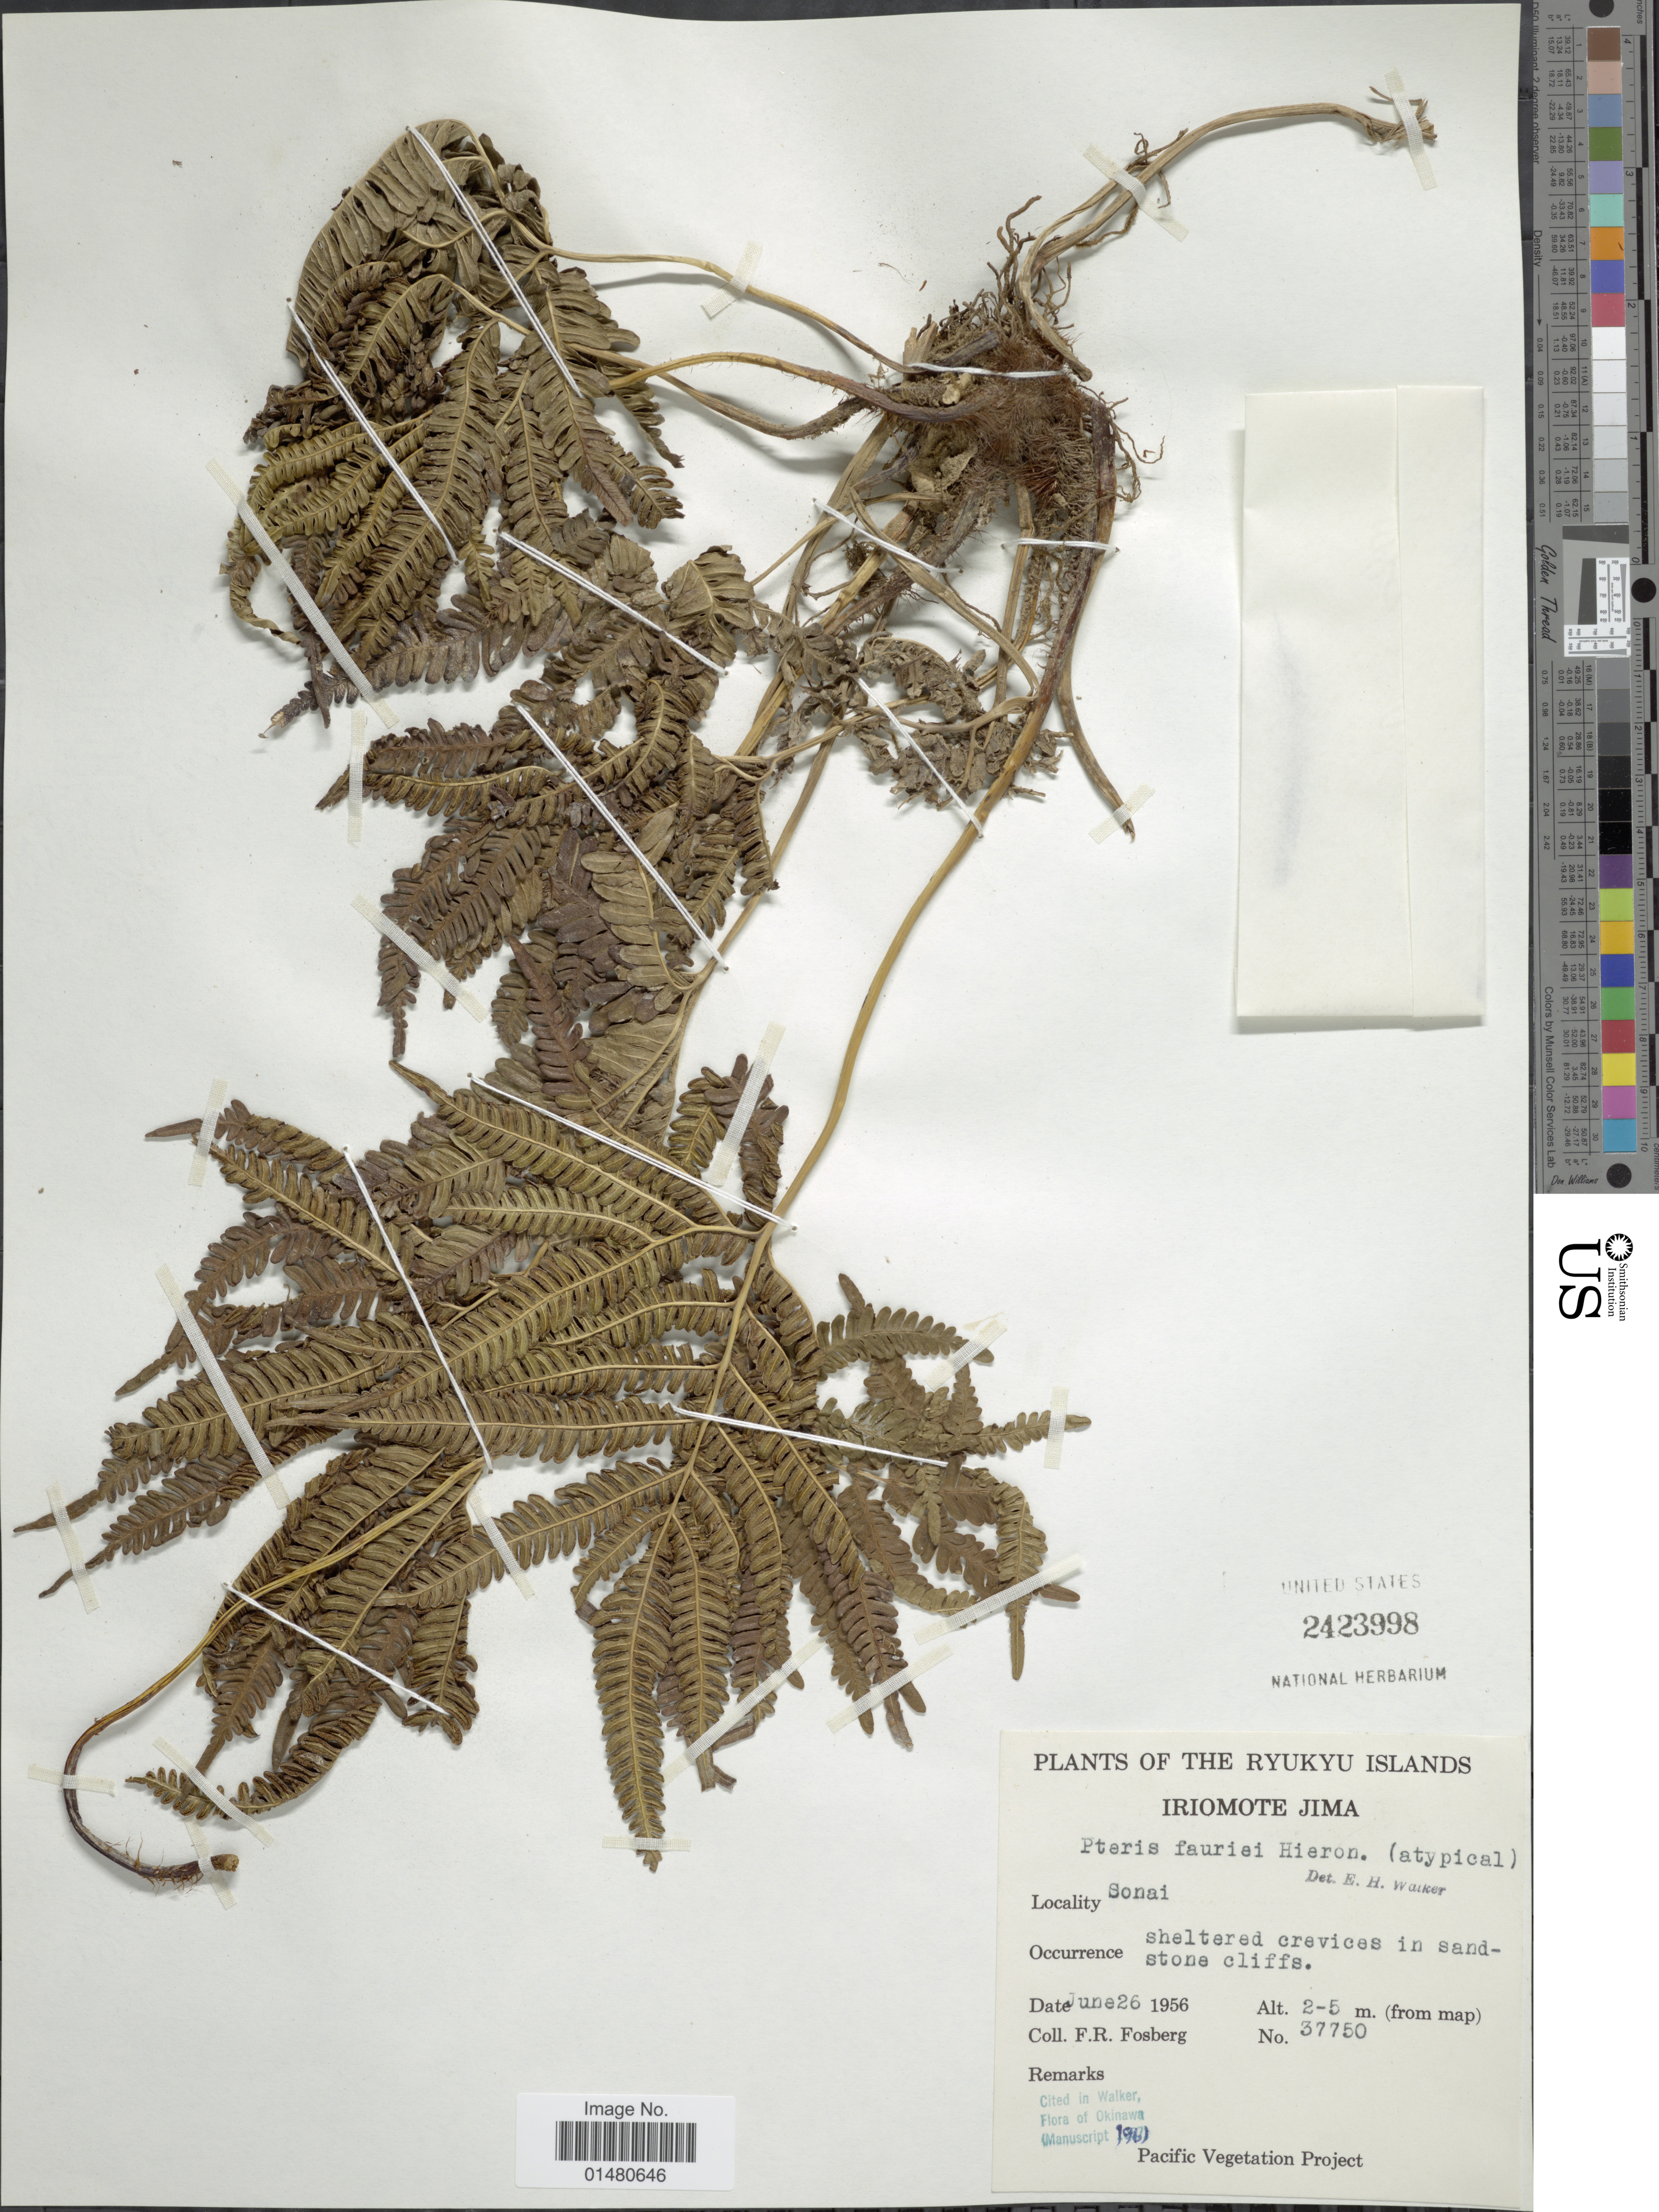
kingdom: Plantae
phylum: Tracheophyta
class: Polypodiopsida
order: Polypodiales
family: Pteridaceae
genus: Pteris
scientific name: Pteris fauriei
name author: Hieron.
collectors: F. R. Fosberg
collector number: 37750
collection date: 1956-06-26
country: Japan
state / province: Okinawa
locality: The Ryukyu Islands, Iriomote Jima, Sonai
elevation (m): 2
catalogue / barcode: US 2423998